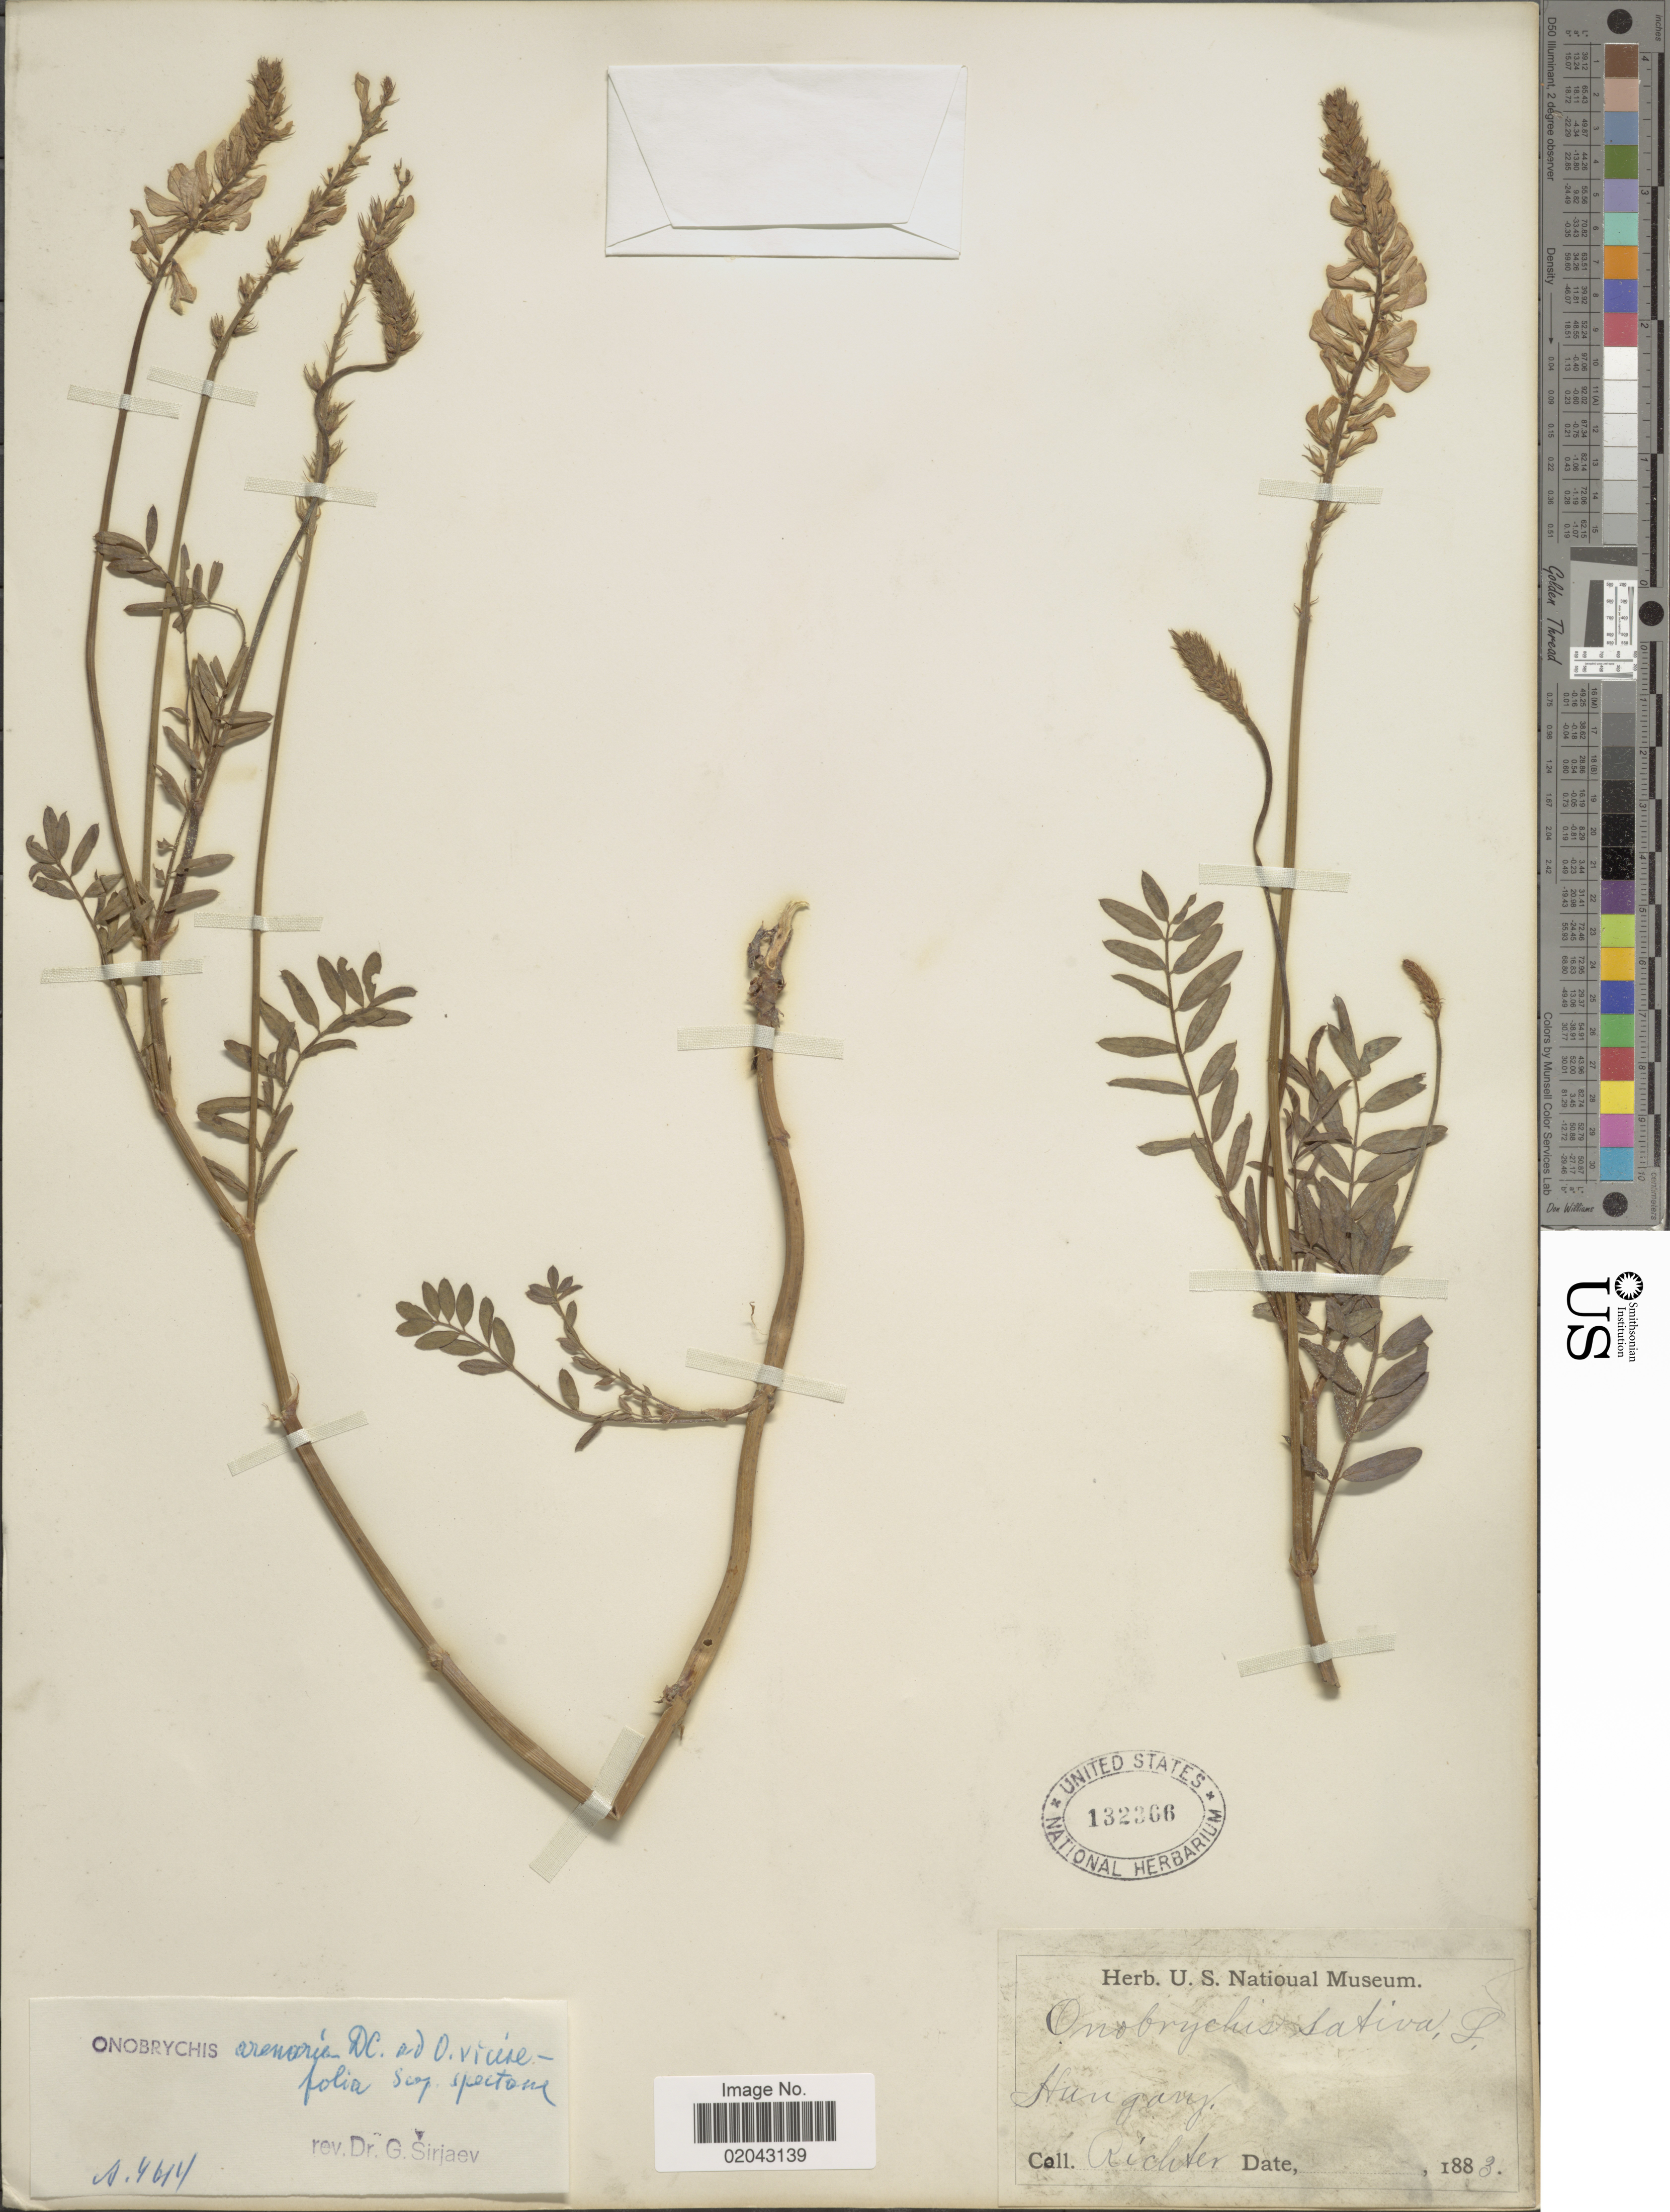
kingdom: Plantae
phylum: Tracheophyta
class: Magnoliopsida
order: Fabales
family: Fabaceae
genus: Onobrychis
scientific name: Onobrychis arenaria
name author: (Kit.) DC.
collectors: -- Richter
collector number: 4614*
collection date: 1883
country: Hungary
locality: Hungary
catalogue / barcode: US 132366